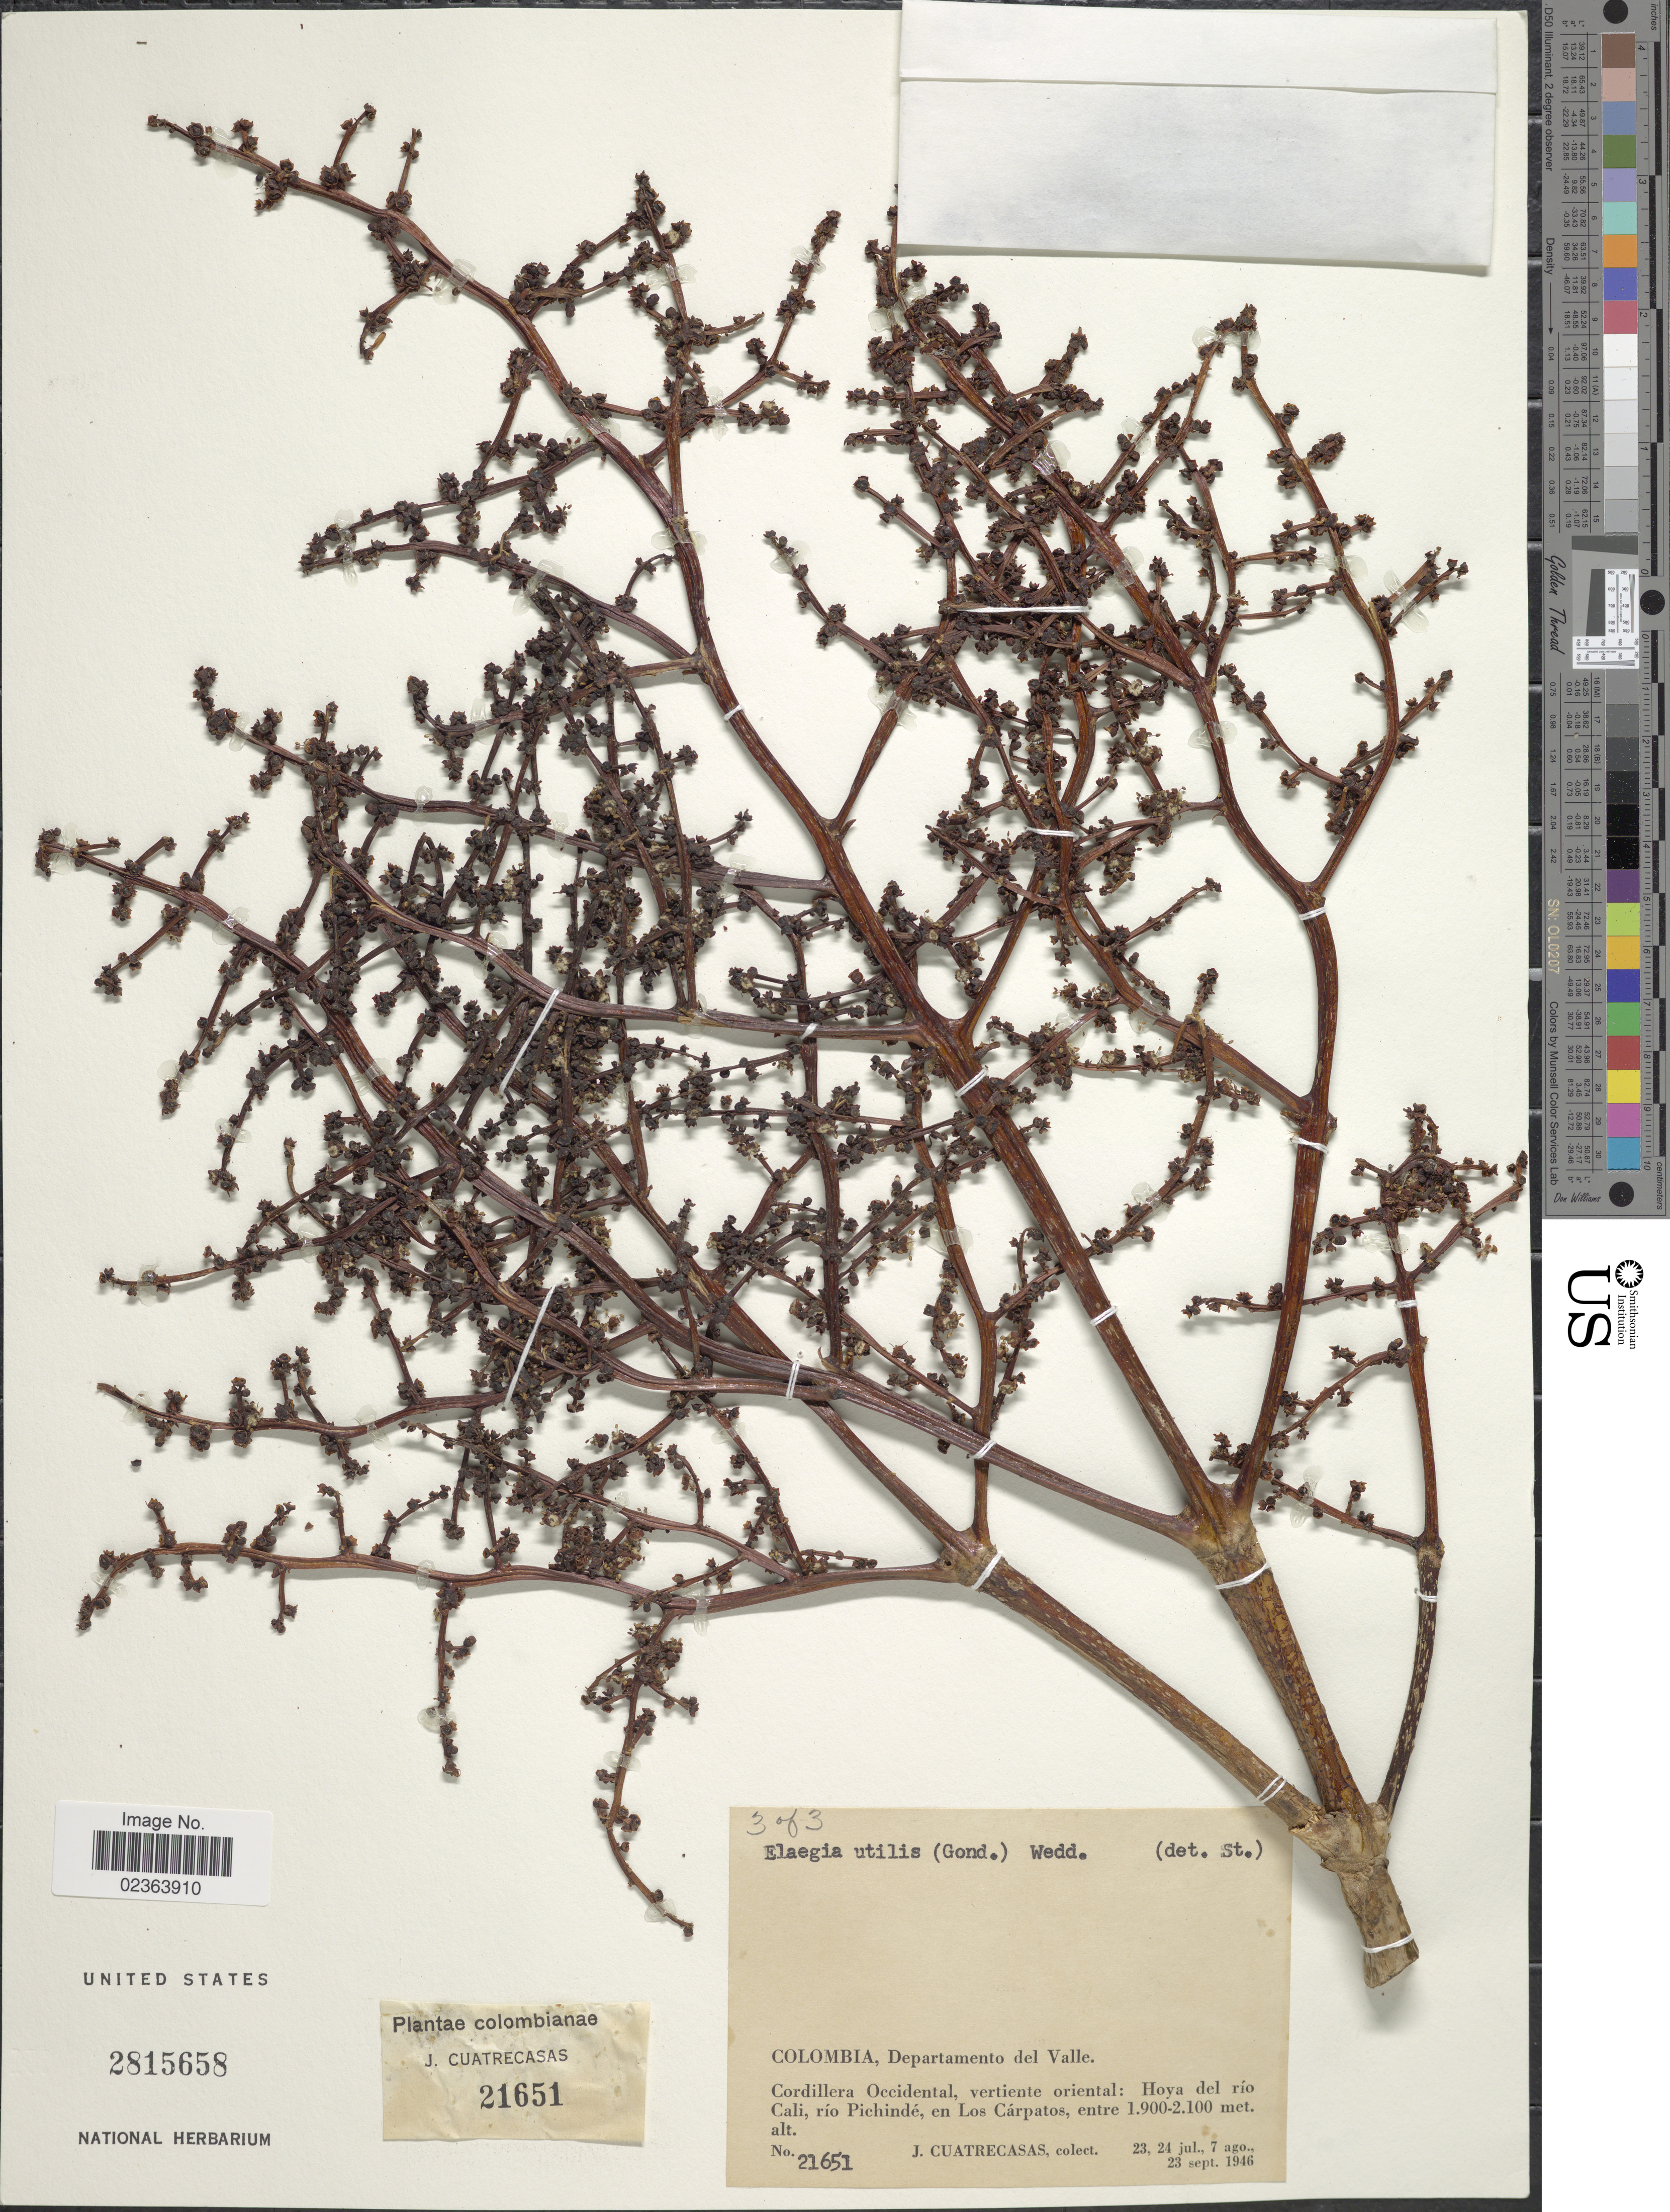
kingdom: Plantae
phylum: Tracheophyta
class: Magnoliopsida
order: Gentianales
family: Rubiaceae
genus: Elaeagia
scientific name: Elaeagia utilis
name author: (Goudot) Wedd.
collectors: J. Cuatrecasas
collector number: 21651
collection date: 1946-07-23/1946-09-23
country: Colombia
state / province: Valle del Cauca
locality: Colombia, Departamento del Valle, Cordillera Occidental, vertiente oriental: Hoya del rio Cali, rio Pichinde, en Los Carpatos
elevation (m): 1900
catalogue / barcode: US 2815658